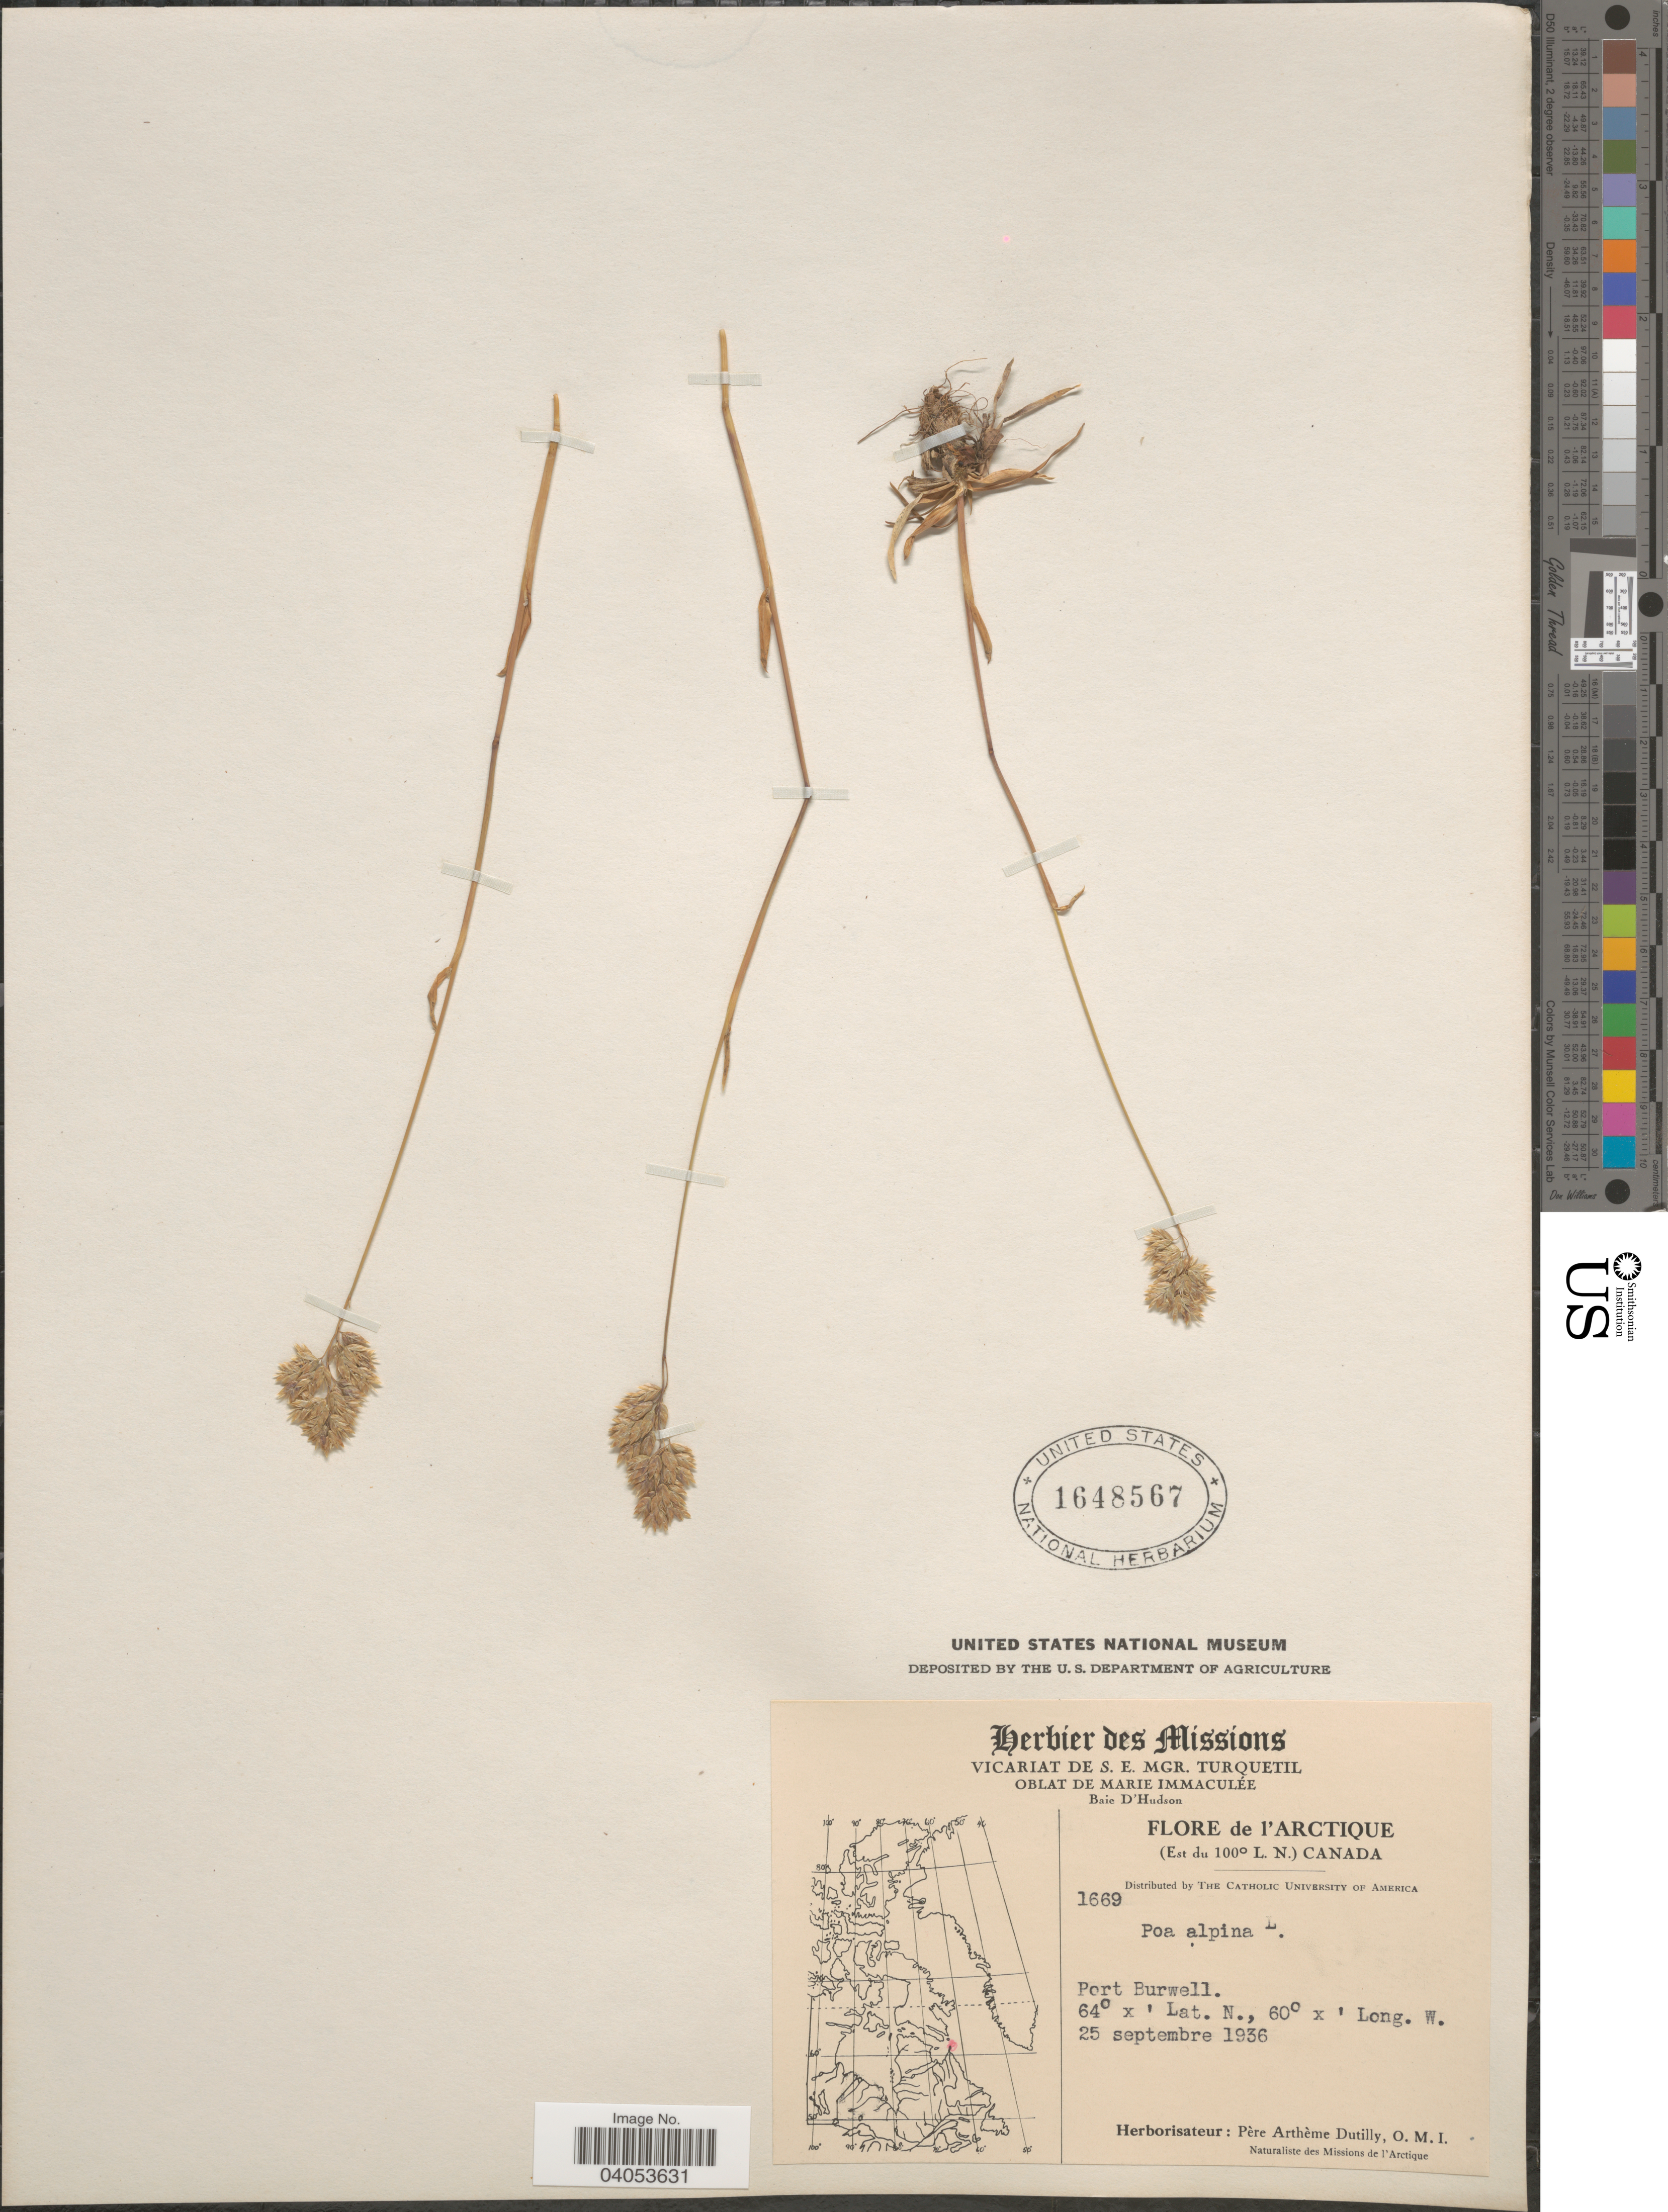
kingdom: Plantae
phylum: Tracheophyta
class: Liliopsida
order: Poales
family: Poaceae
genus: Poa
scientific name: Poa alpina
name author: L.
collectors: P. Dutilly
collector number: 1669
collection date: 1936-09-25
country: Canada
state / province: Ontario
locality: L'Arctique. (Est du 100° L. N.). Port Burwell.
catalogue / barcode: US 1648567